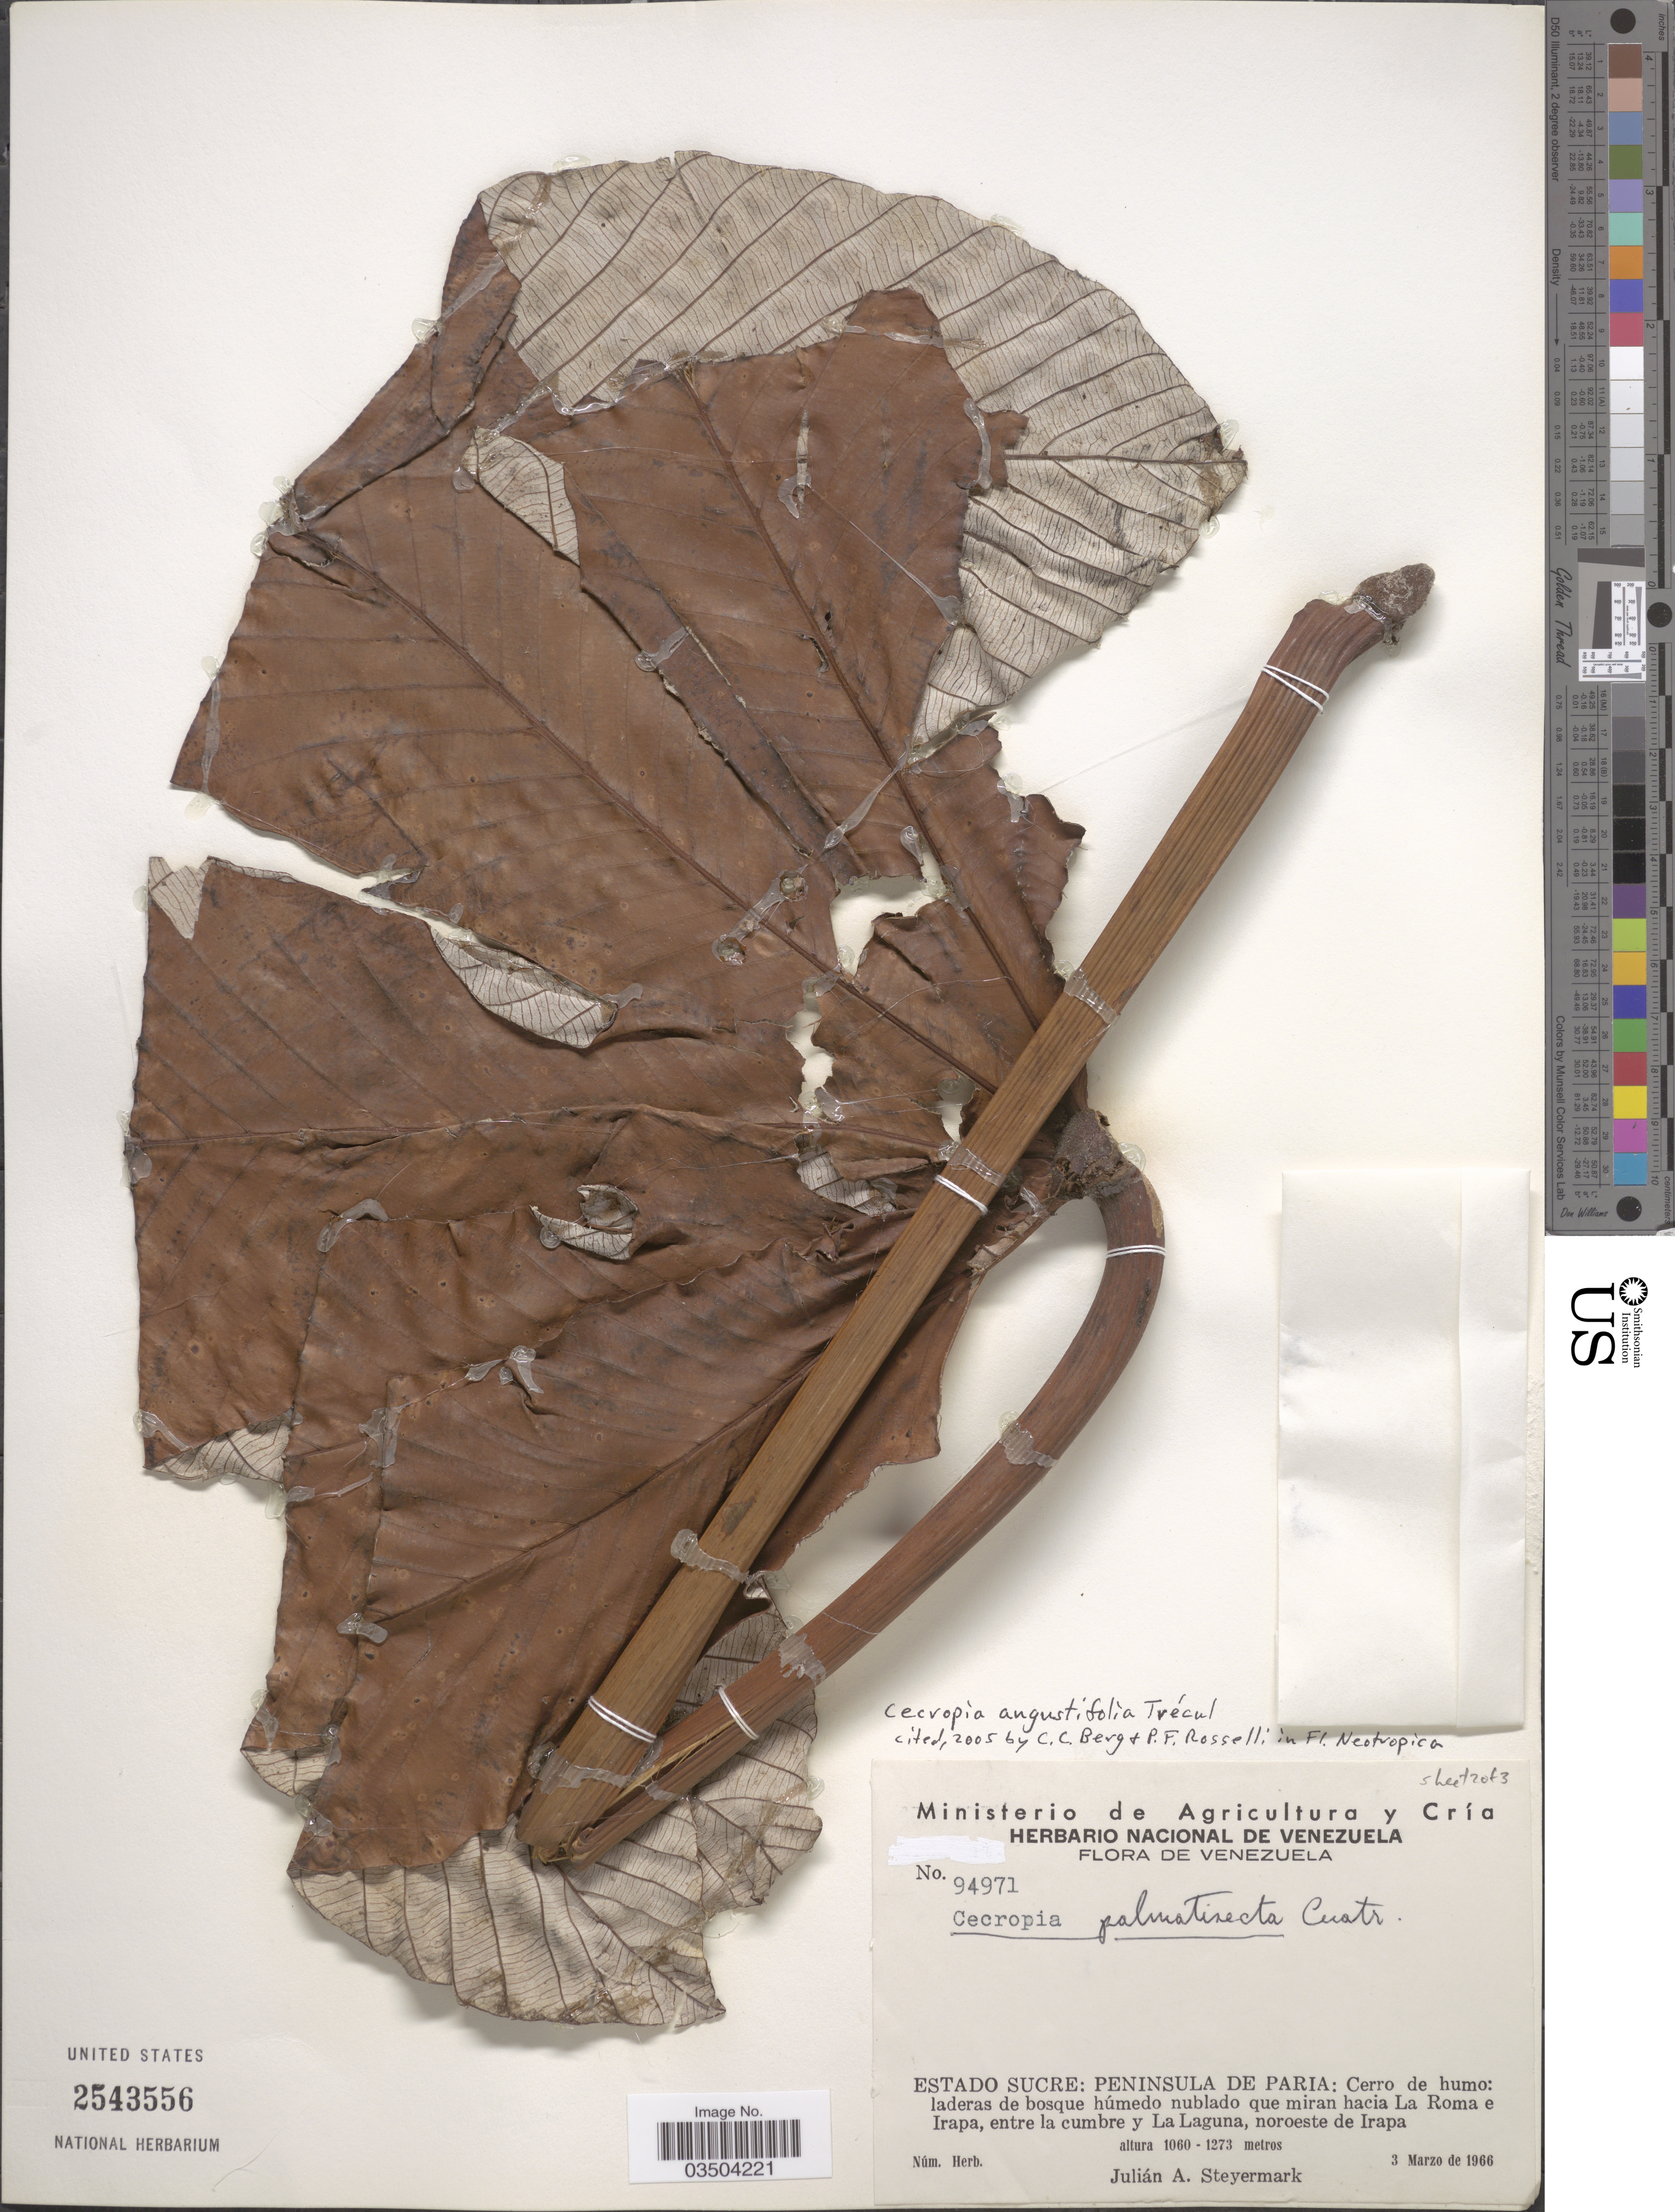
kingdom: Plantae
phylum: Tracheophyta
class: Magnoliopsida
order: Rosales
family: Urticaceae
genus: Cecropia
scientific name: Cecropia angustifolia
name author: Trécul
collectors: J. Steyermark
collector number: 94971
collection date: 1966-03-03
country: Venezuela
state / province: Sucre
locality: Peninsula de Paria: Cerro de humo: laderas de bosque húmedo nublado que miran hacia La Roma e Irapa, entre la cumbre y La Laguna, noroeste de Irapa.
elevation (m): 1060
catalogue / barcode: US 2543556